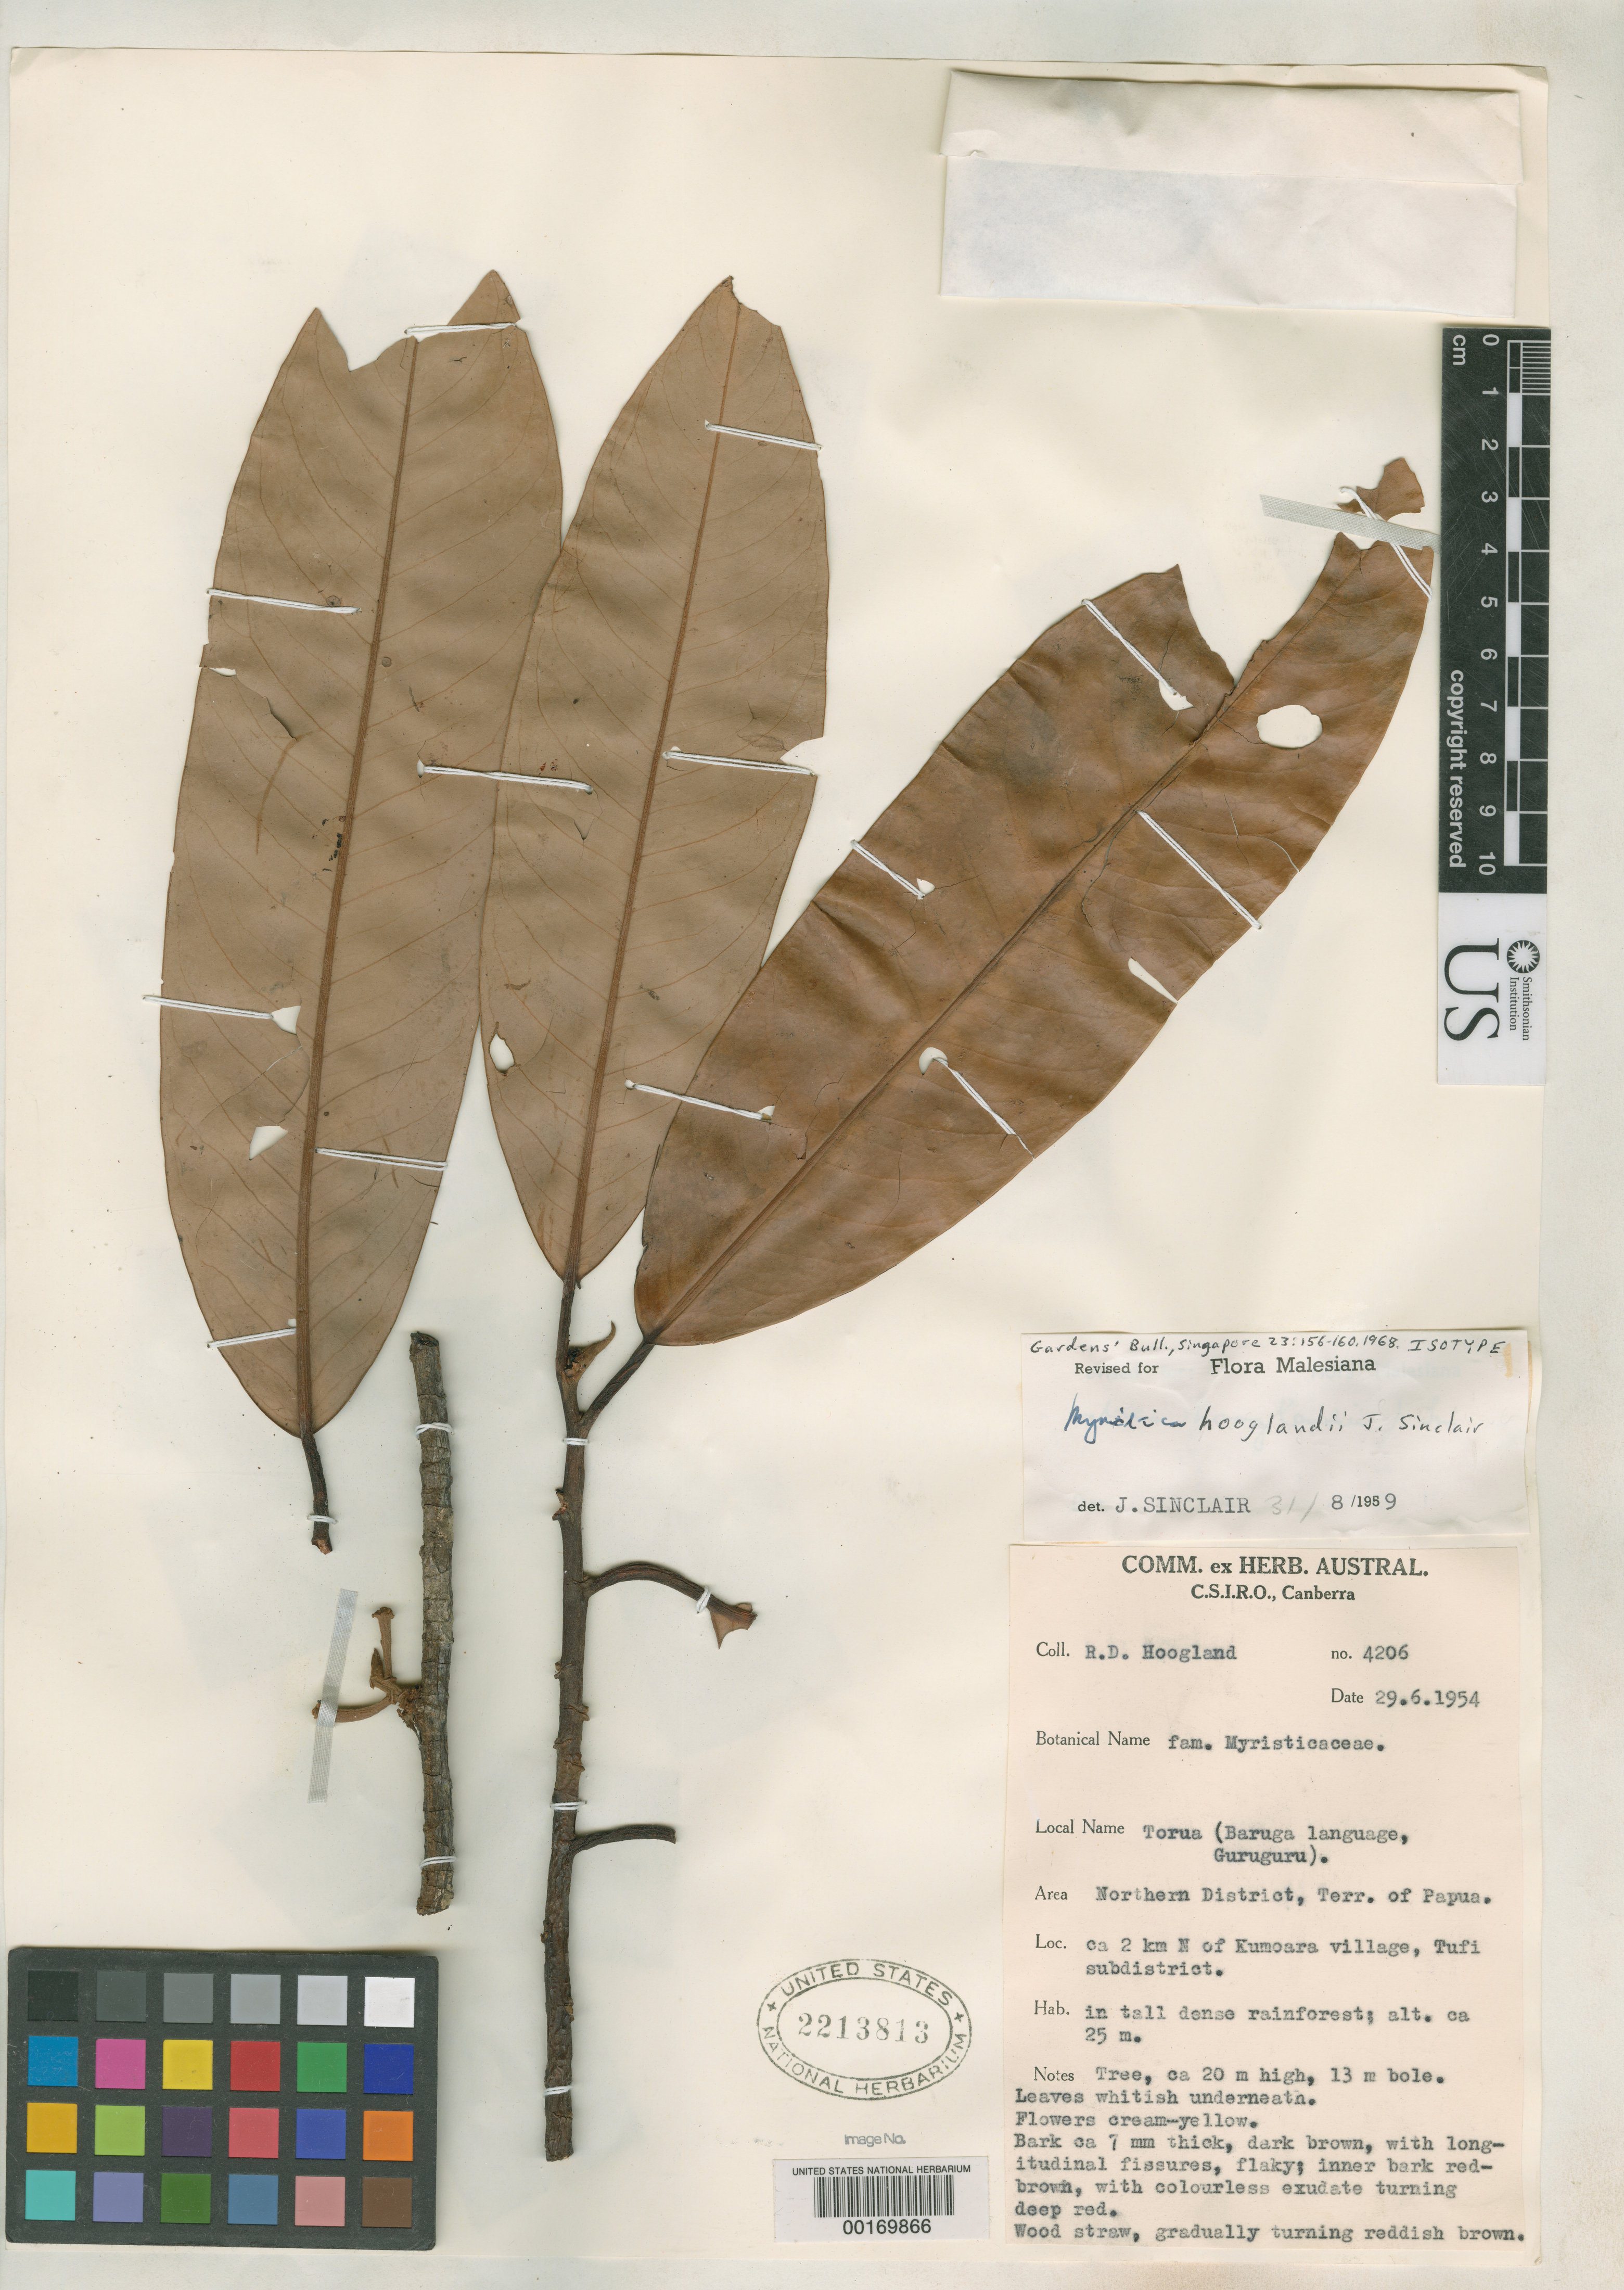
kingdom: Plantae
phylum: Tracheophyta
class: Magnoliopsida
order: Magnoliales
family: Myristicaceae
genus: Myristica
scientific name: Myristica hooglandii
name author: J. Sinclair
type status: Isotype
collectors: R. D. Hoogland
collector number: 4206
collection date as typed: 29 Jun 1954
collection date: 1954-06-29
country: Papua New Guinea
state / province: Northern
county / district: Tufi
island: New Guinea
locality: Ca. 2 km N of Kumoara village, Tufi Subdistrict.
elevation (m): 25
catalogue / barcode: US 2213813